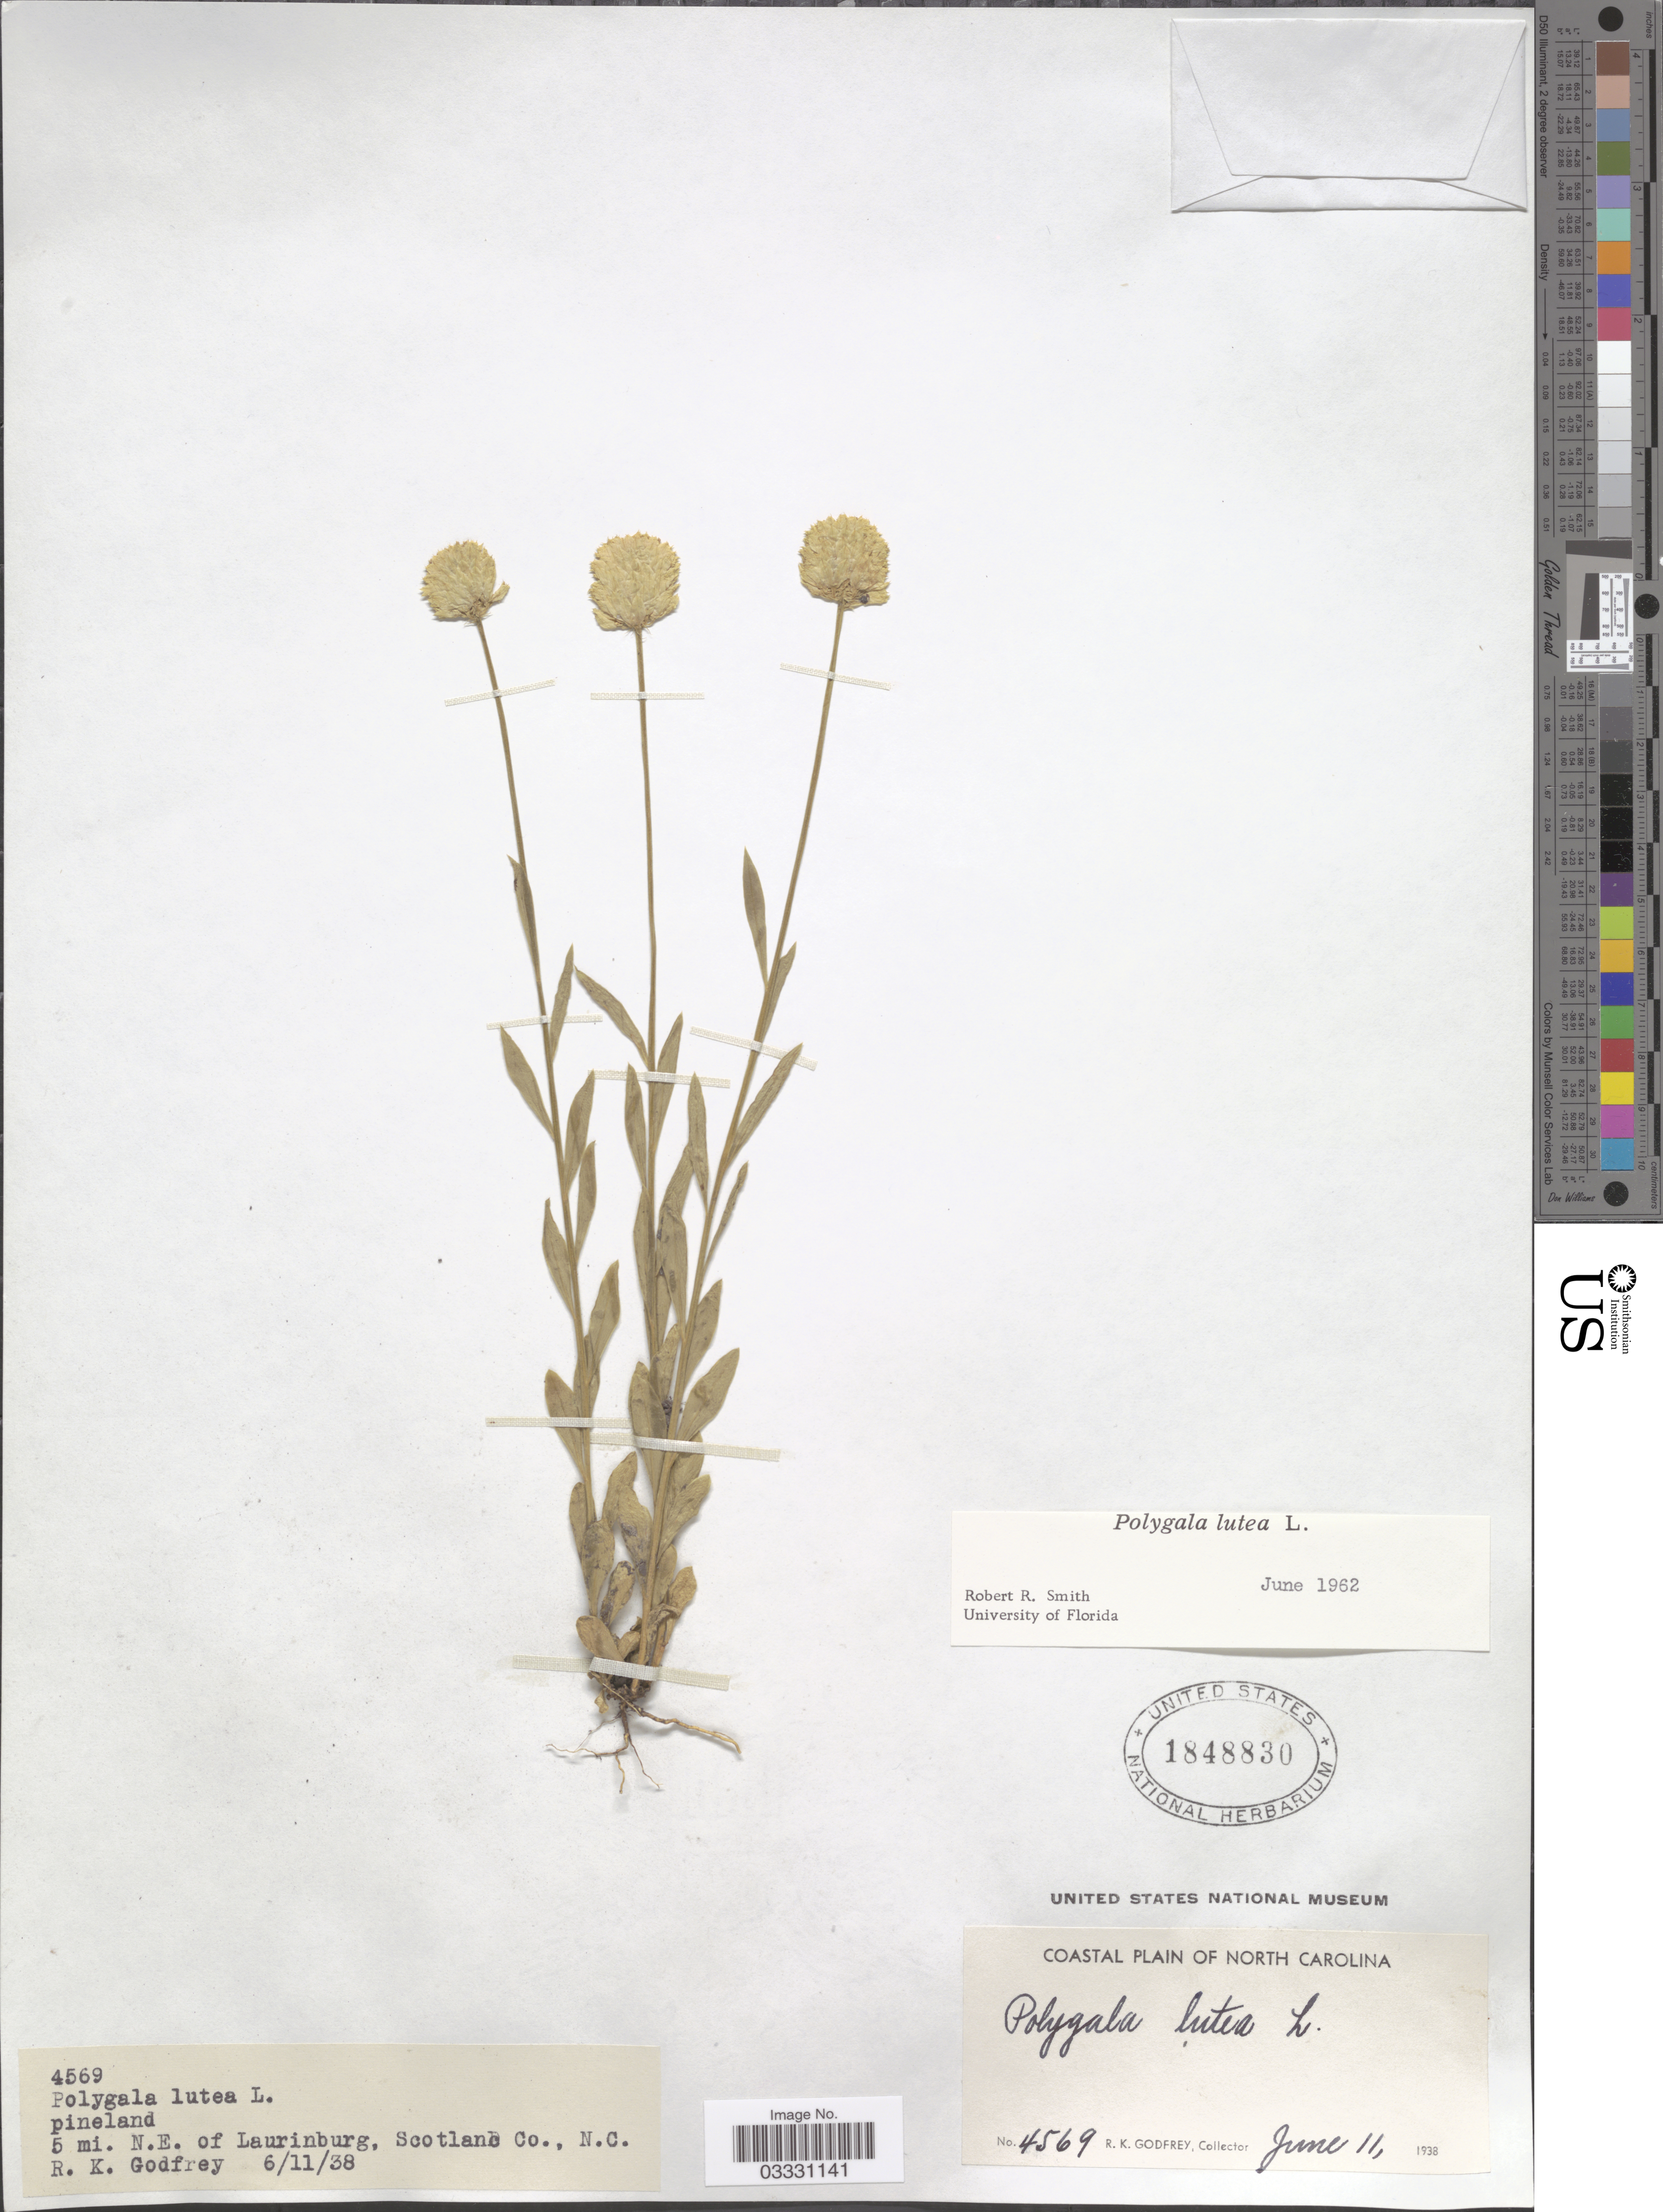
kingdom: Plantae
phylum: Tracheophyta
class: Magnoliopsida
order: Fabales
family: Polygalaceae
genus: Polygala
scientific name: Polygala lutea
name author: L.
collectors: R. K. Godfrey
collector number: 4569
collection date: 1938-06-11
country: United States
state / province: North Carolina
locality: Coastal plain of North Carolina. 5 mi. N.E. of Laurinburg, Scotland Co.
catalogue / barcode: US 1848830